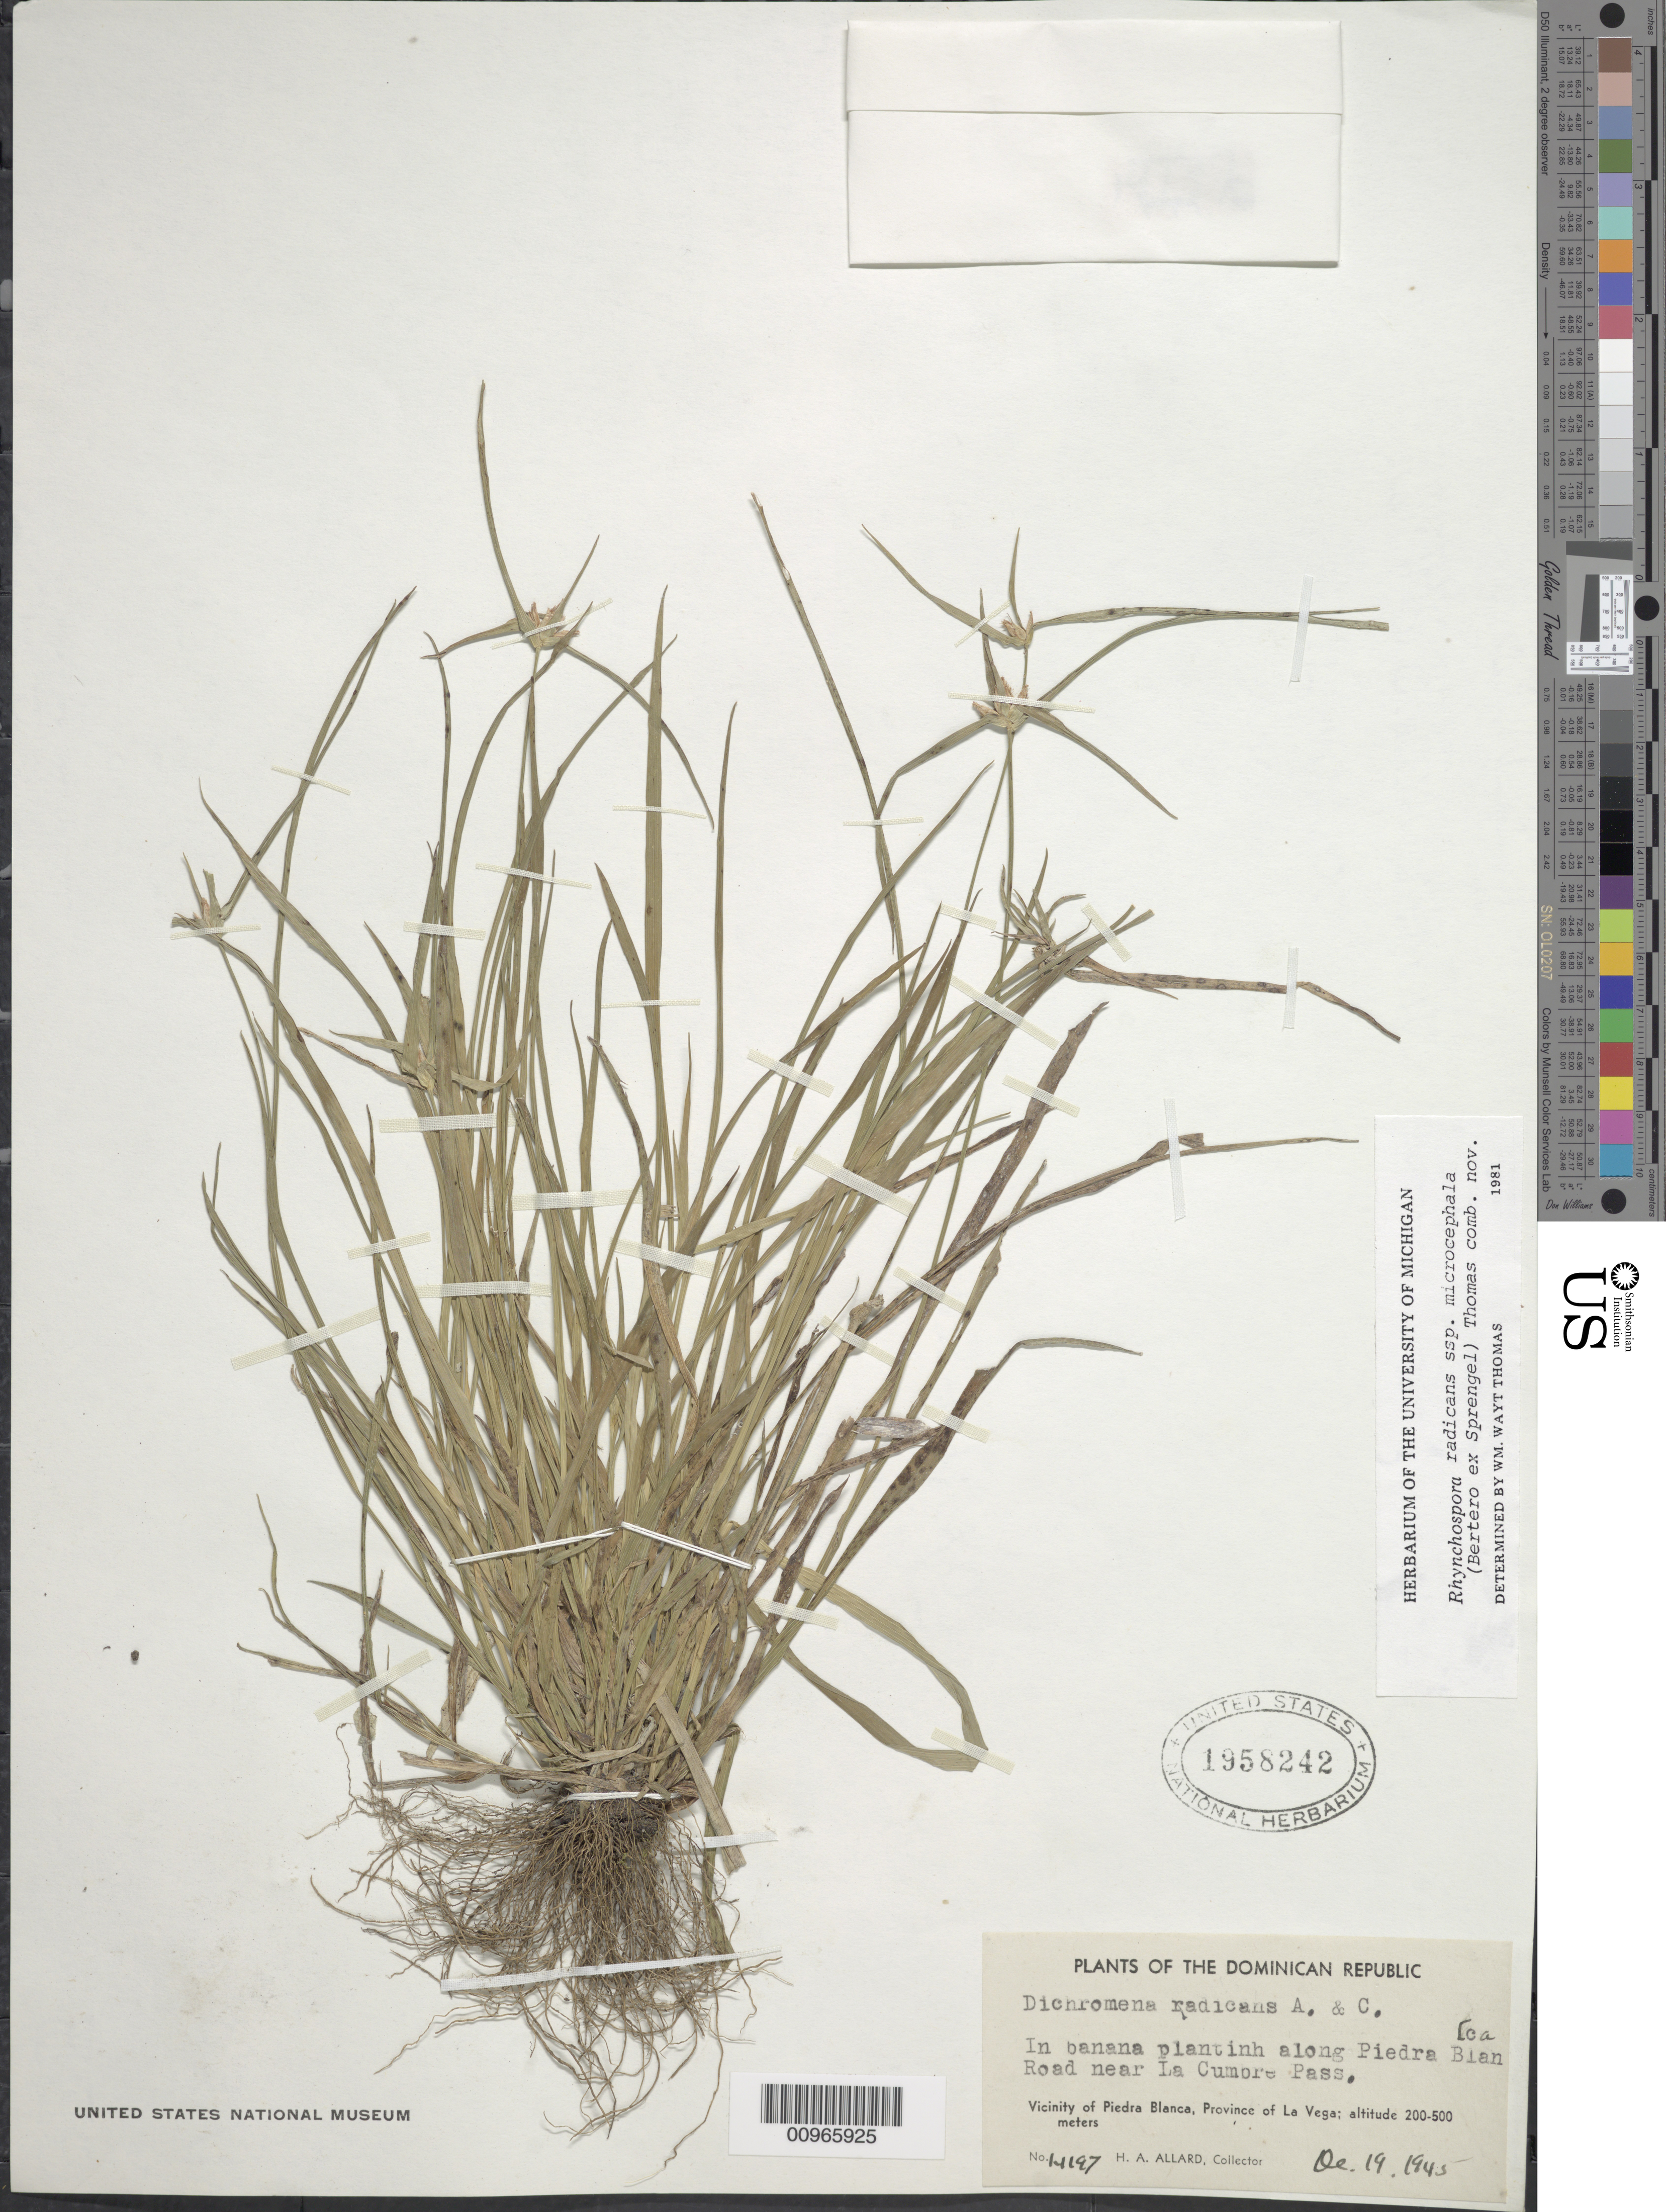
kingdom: Plantae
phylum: Tracheophyta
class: Liliopsida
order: Poales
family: Cyperaceae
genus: Rhynchospora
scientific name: Rhynchospora radicans subsp. microcephala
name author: (Bertero ex Spreng.) W.W. Thomas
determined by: Thomas, W. W., (NY), New York Botanical Garden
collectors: H. A. Allard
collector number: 14197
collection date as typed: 19 Dec 1945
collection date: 1945-12-19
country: Dominican Republic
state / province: La Vega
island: Hispaniola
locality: Vicinity of Piedra Blanca, along Piedra Blanca Road near La Cumbre Pass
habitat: In banana planting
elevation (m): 200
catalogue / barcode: US 1958242